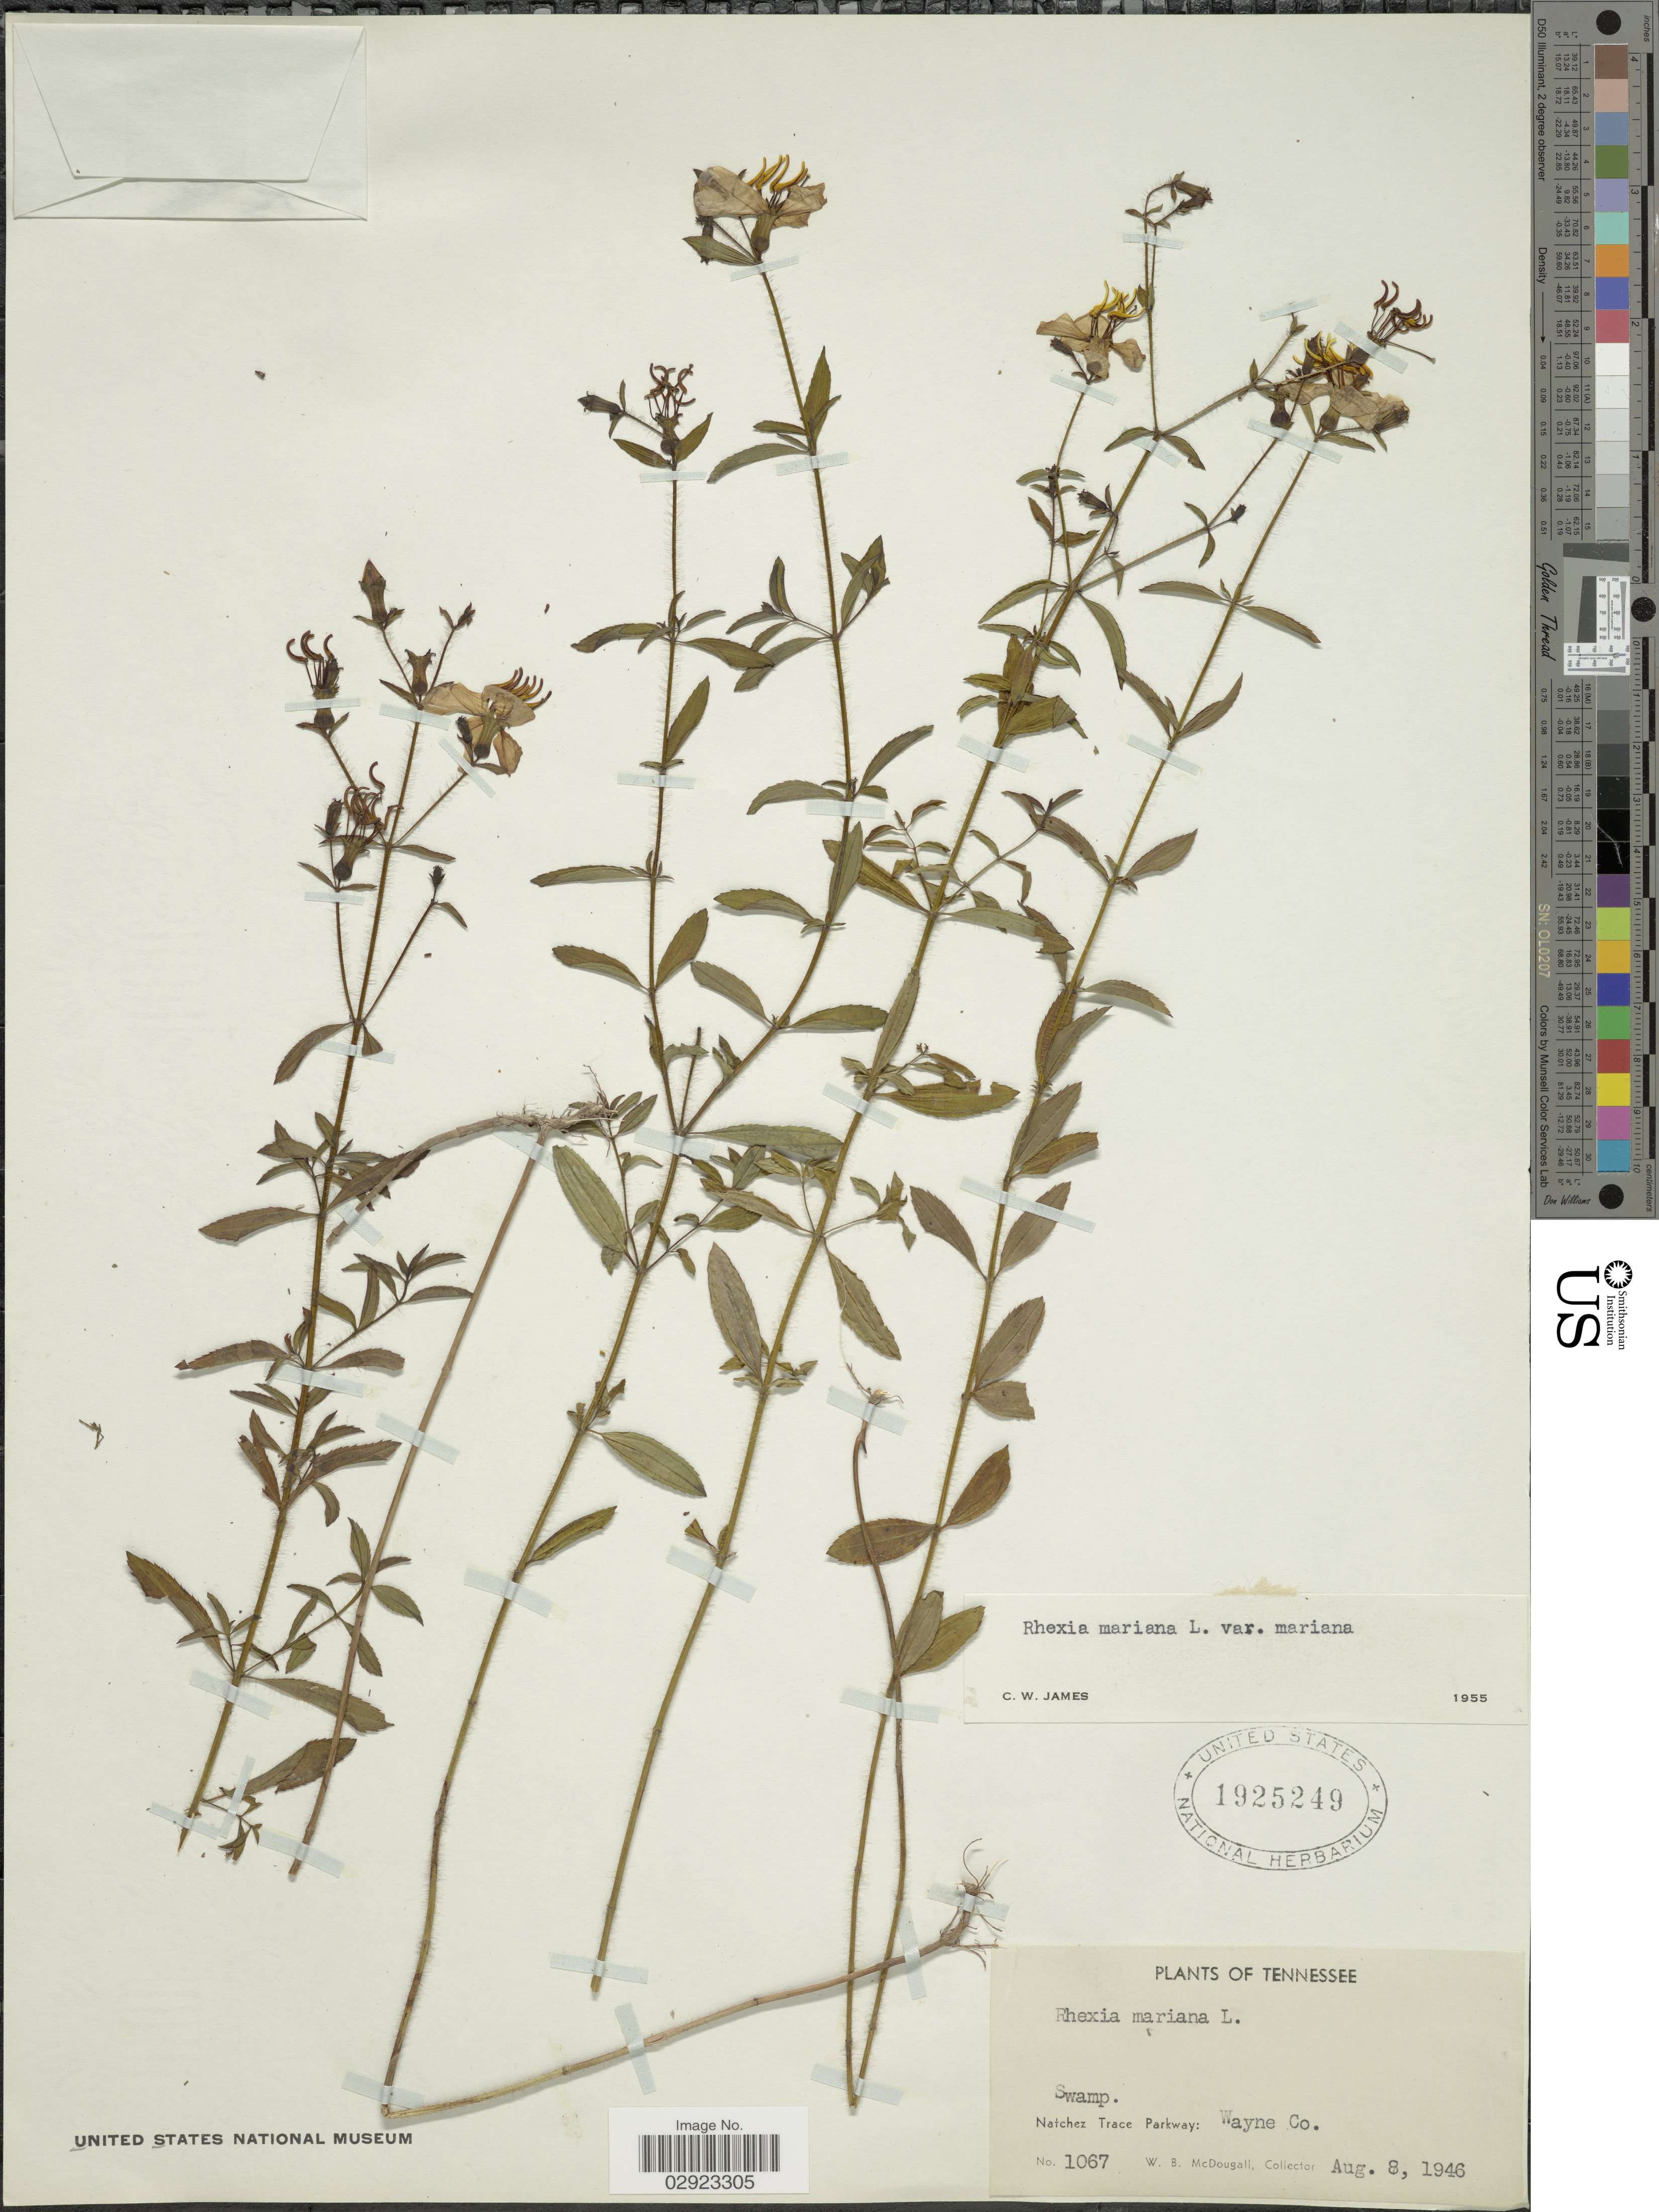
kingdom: Plantae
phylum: Tracheophyta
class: Magnoliopsida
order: Myrtales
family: Melastomataceae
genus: Rhexia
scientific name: Rhexia mariana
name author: L.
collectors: W. B. McDougall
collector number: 1067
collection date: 1946-08-08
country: United States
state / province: Tennessee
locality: Natchez Trace Parkway: Wayne Co.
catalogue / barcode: US 1925249